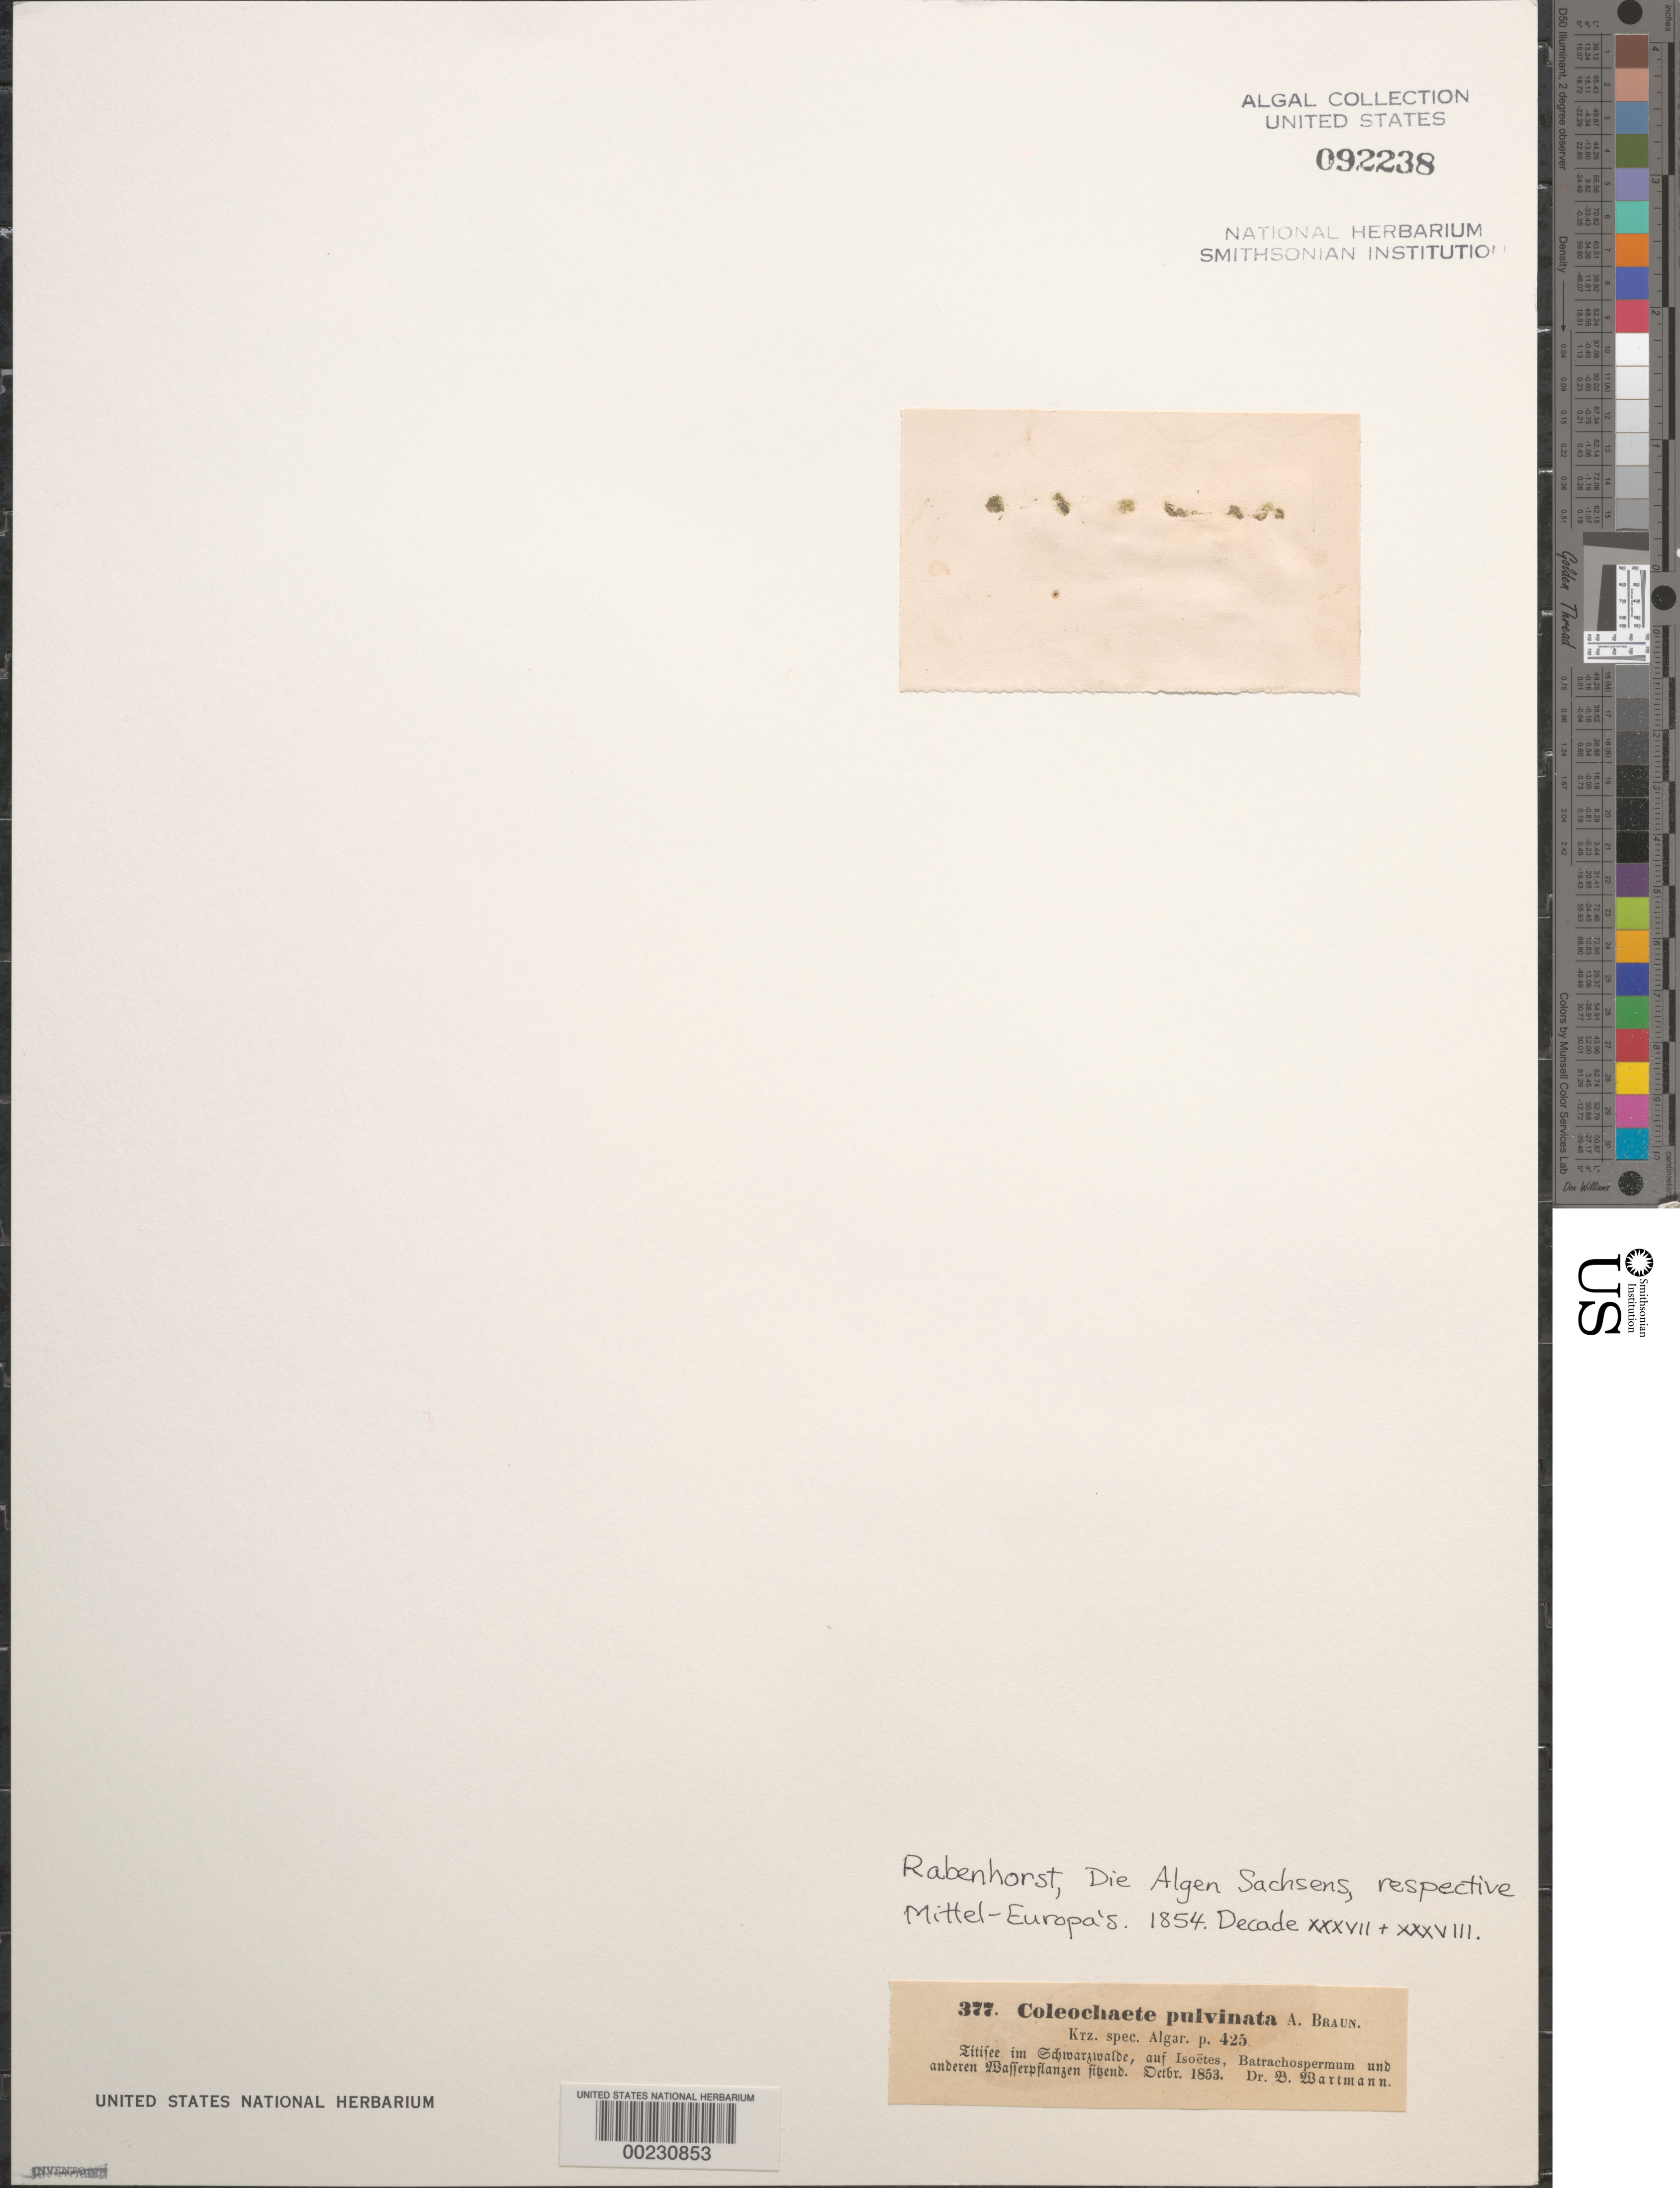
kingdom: Plantae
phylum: Charophyta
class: Charophyceae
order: Coleochaetales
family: Coleochaetaceae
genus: Coleochaete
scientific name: Coleochaete pulvinata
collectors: B. Wartmann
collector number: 377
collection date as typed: Oct 1853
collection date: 1853-10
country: Germany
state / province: Baden-wurttemberg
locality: Black forest (schwarzwald)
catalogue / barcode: US 92238